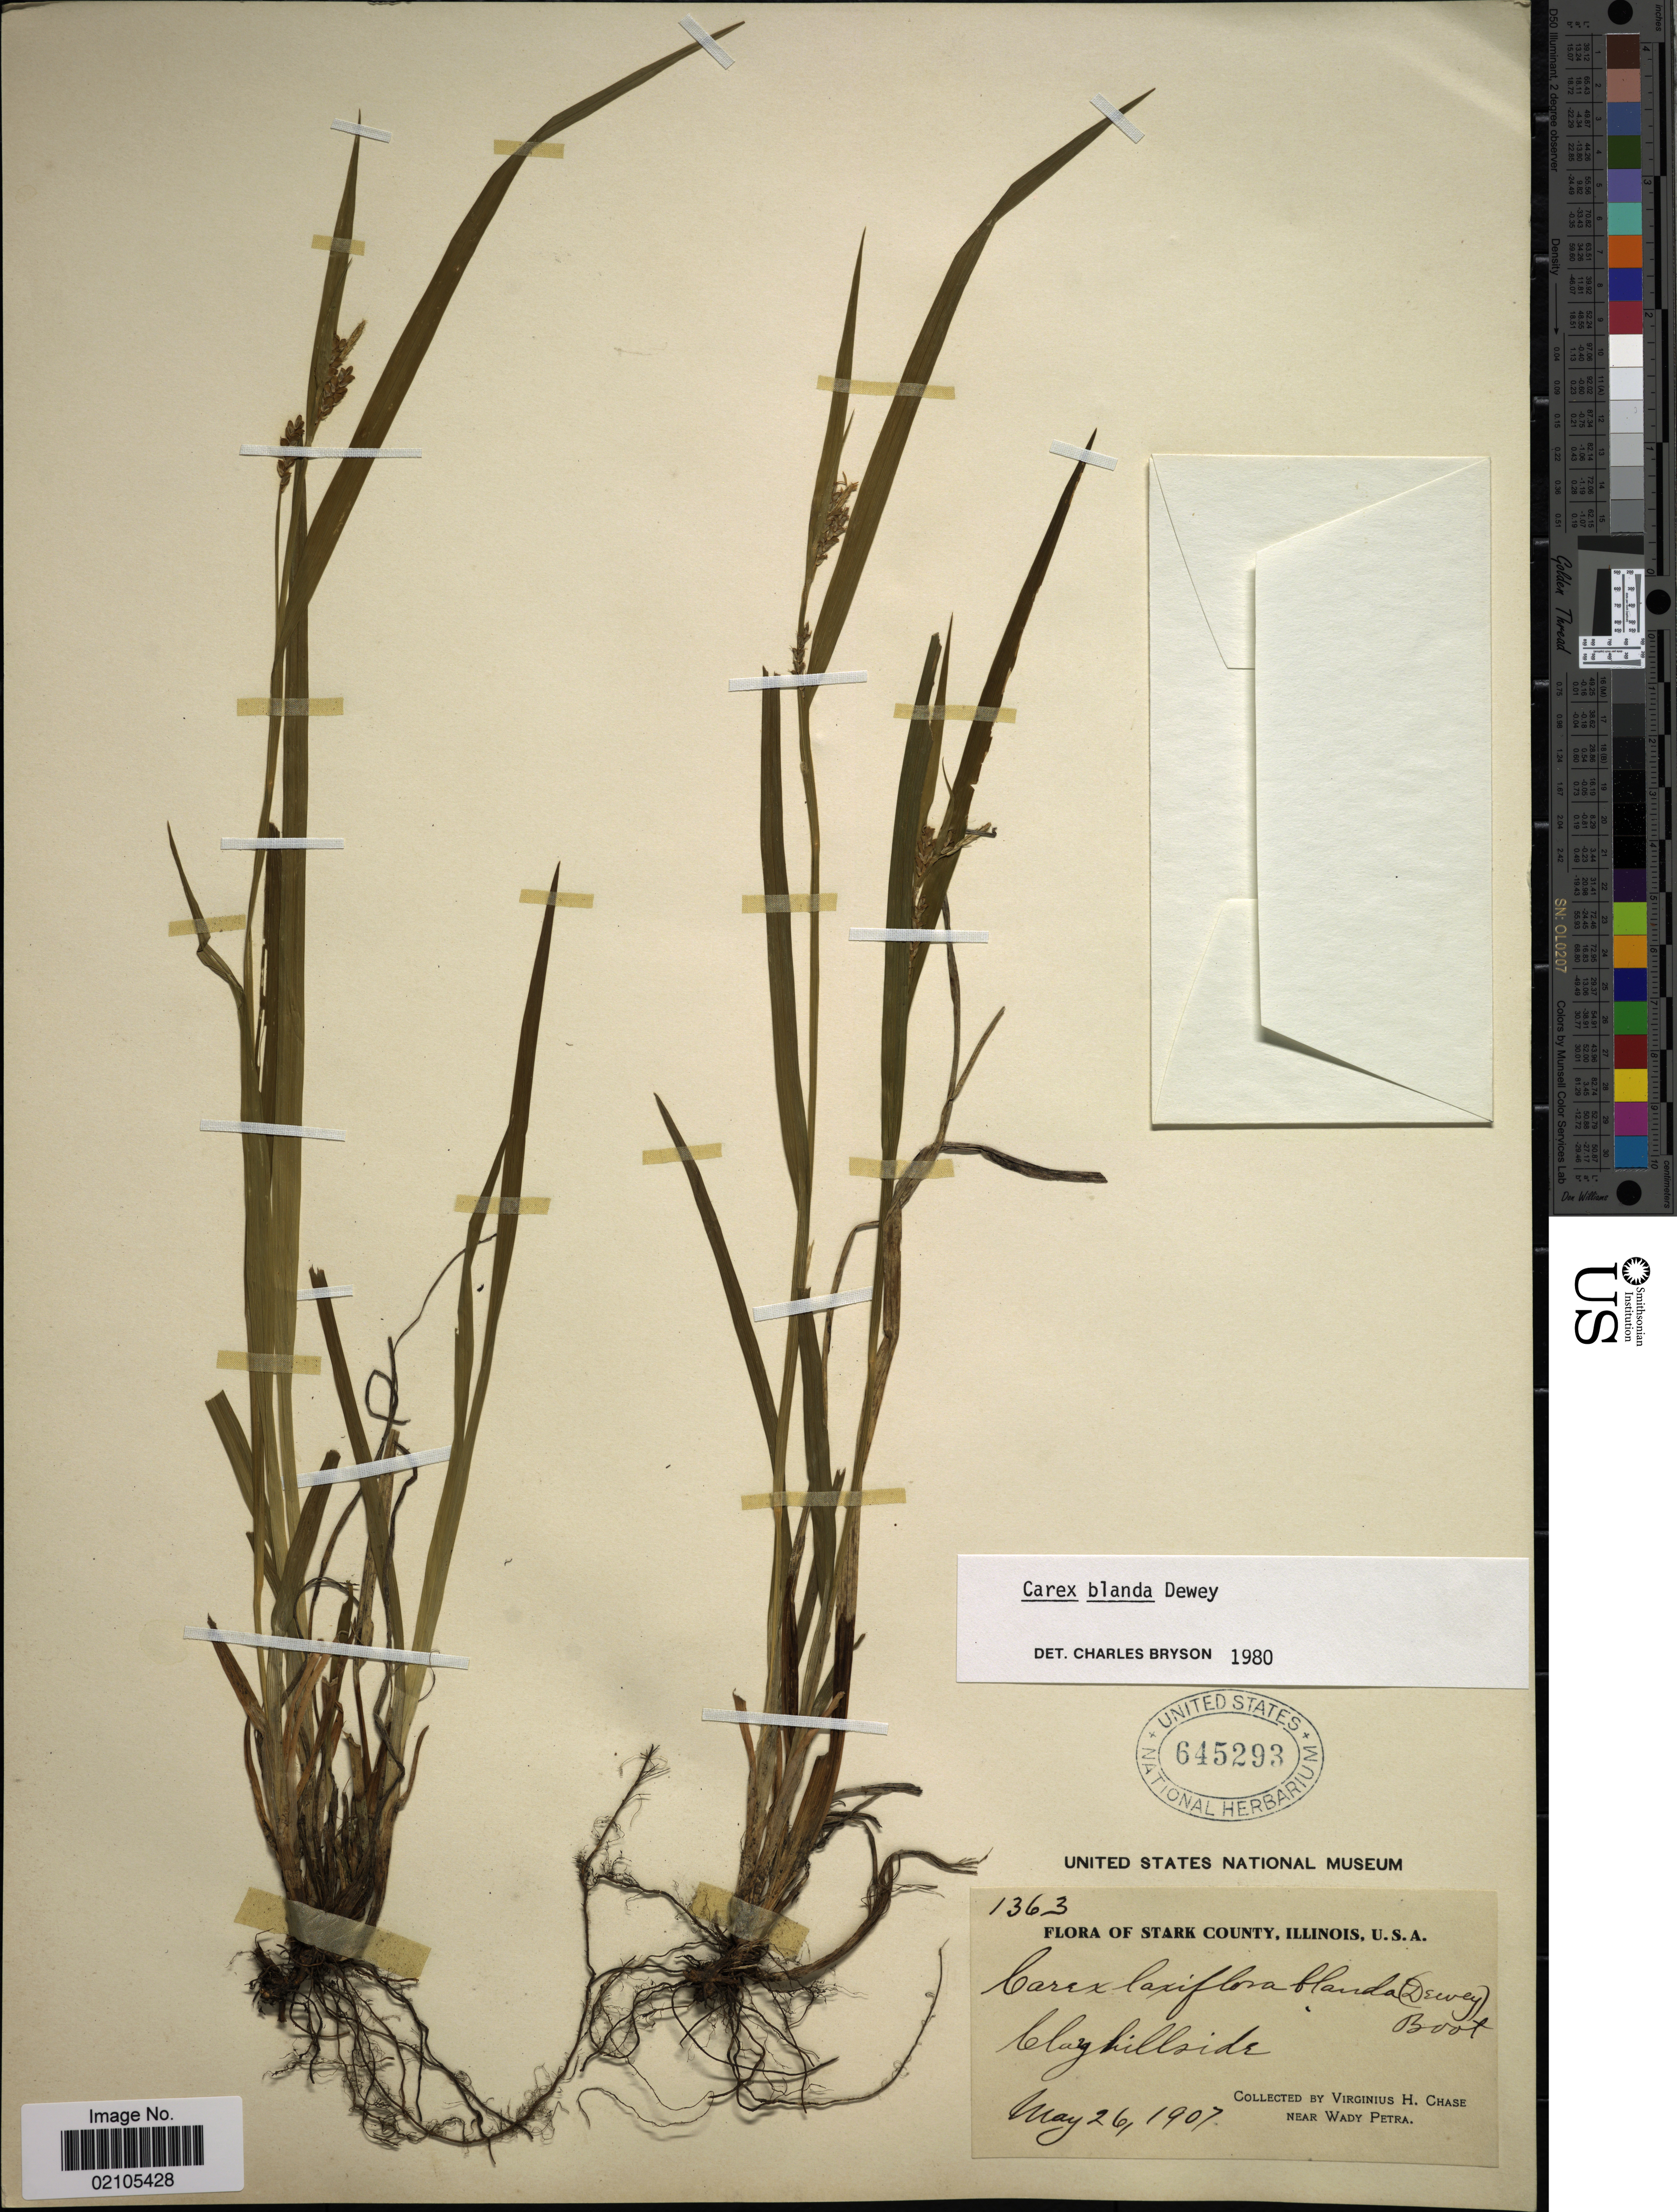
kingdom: Plantae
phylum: Tracheophyta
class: Liliopsida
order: Poales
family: Cyperaceae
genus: Carex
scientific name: Carex blanda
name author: Dewey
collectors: V. H. Chase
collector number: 1363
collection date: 1907-05-26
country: United States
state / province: Illinois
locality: Stark County, U.S.A.. Clay hillside, near Wady Petra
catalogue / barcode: US 645293